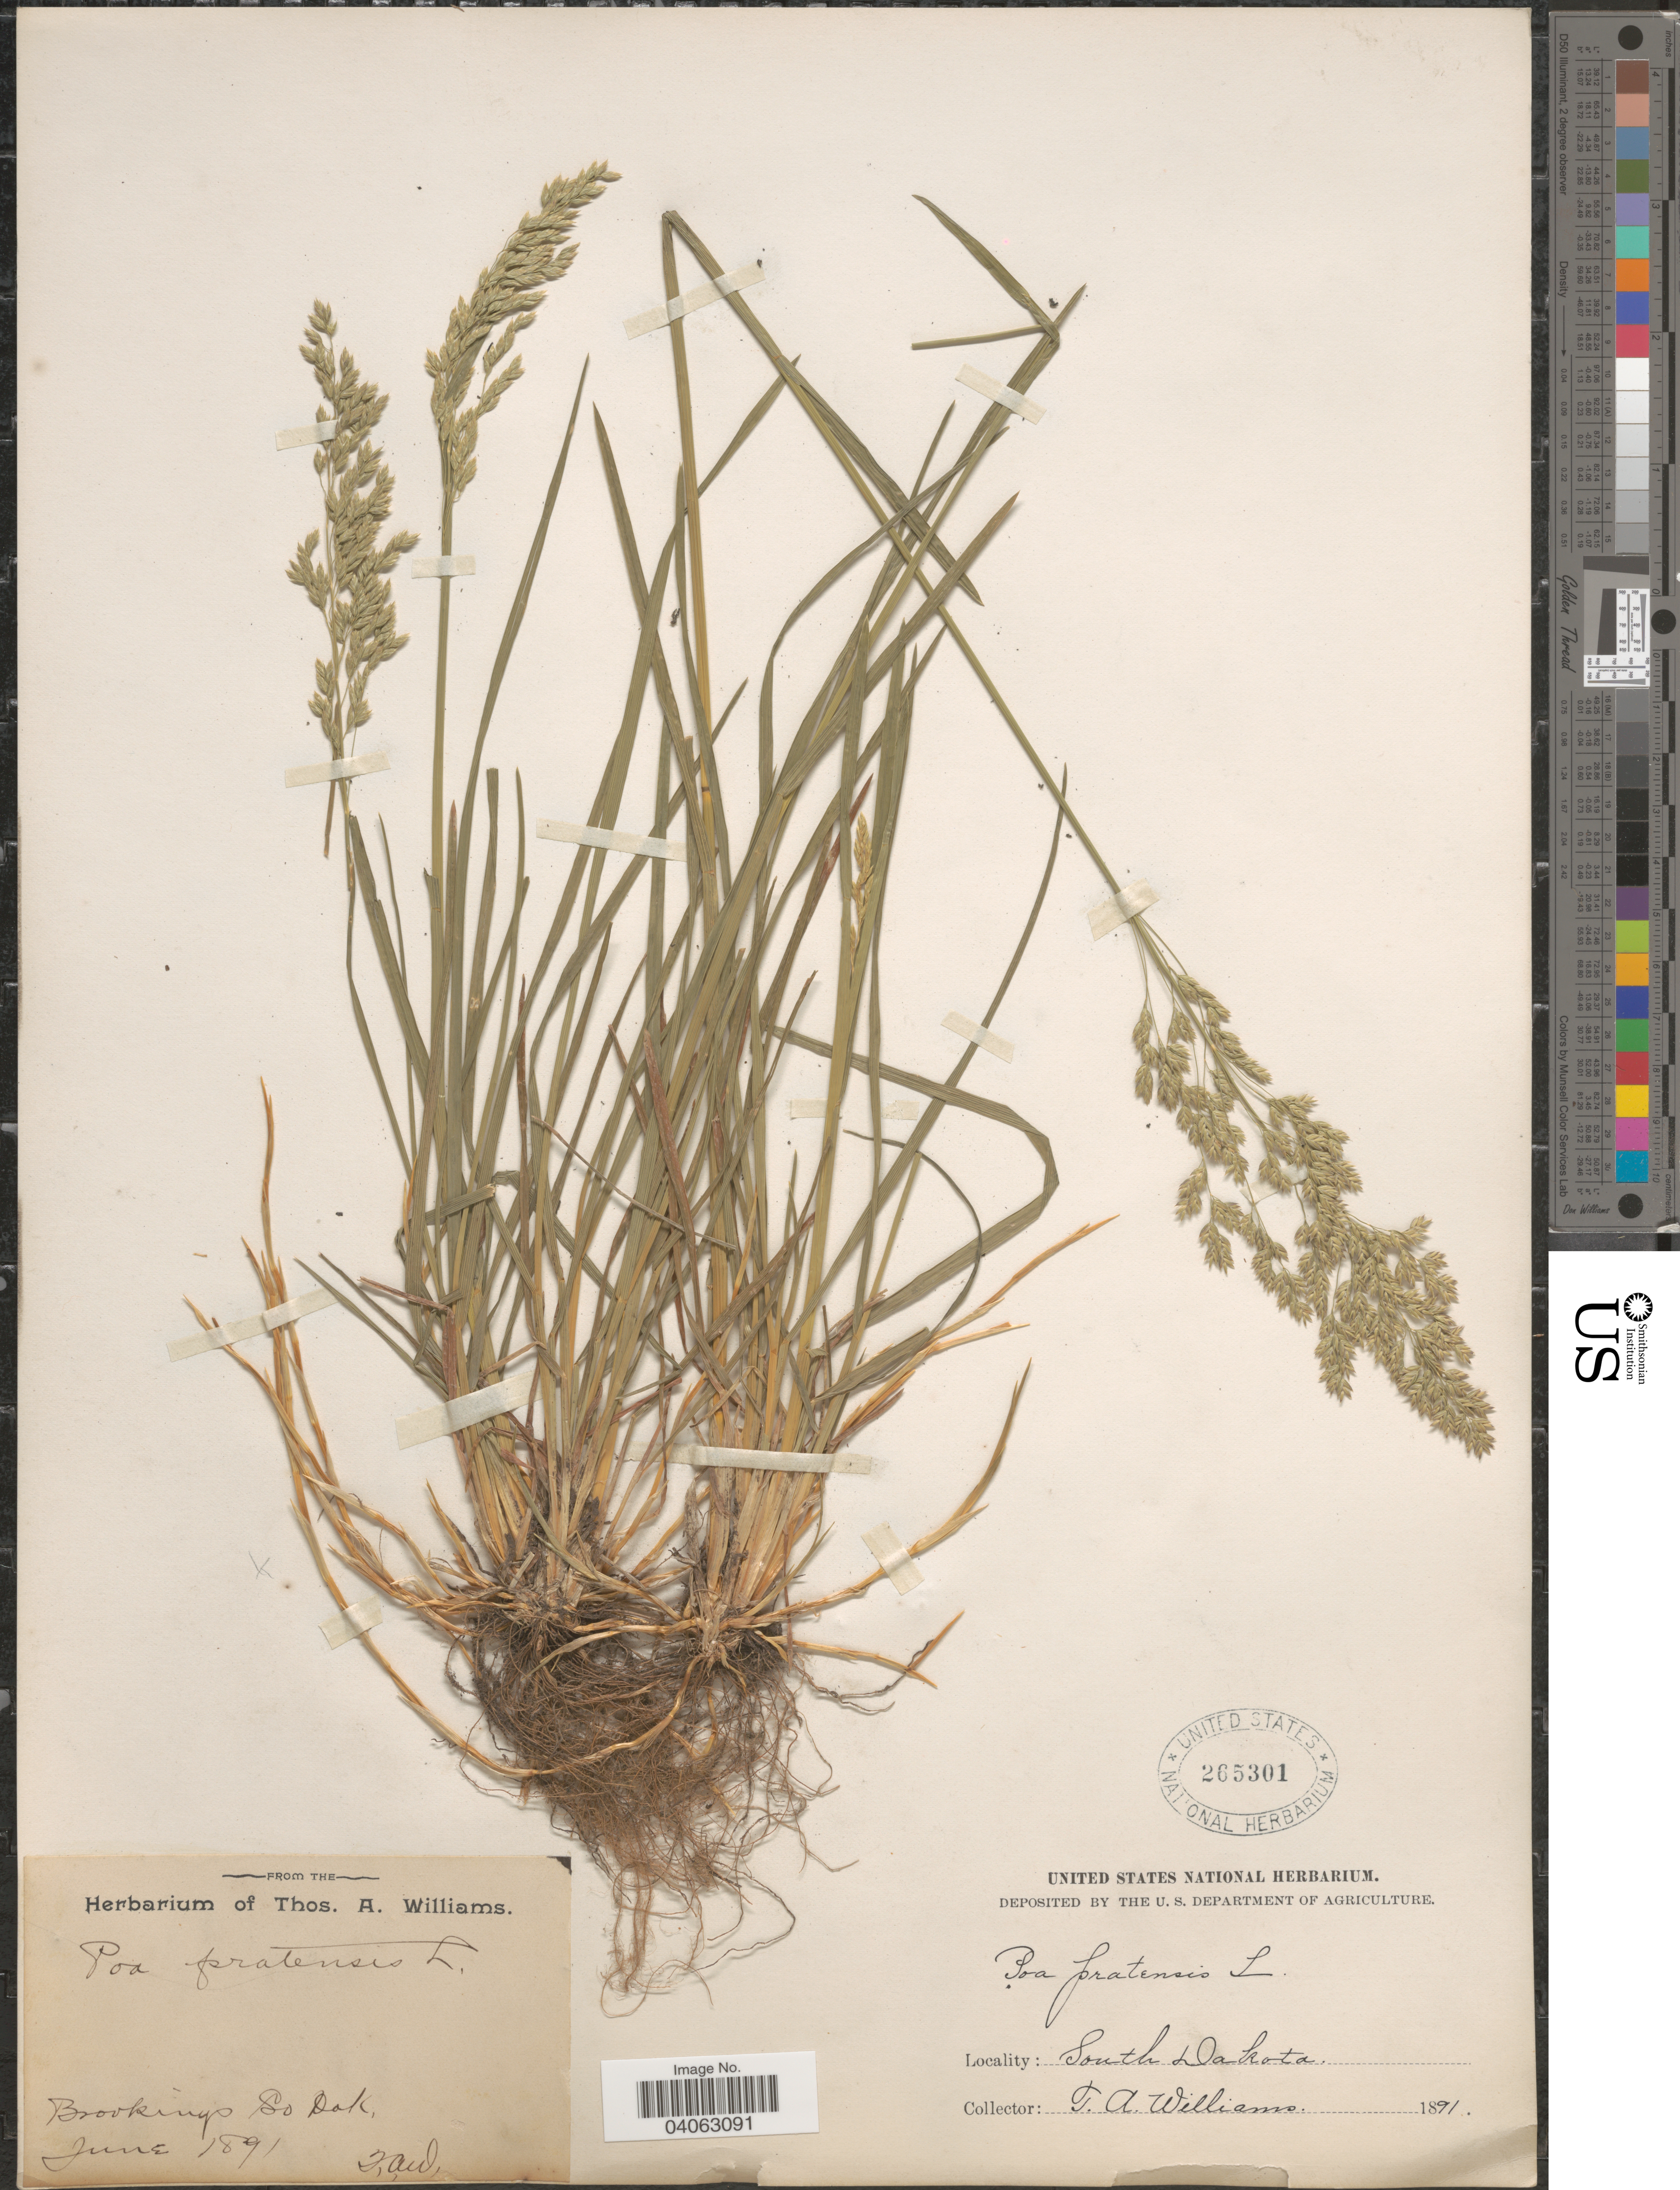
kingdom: Plantae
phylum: Tracheophyta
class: Liliopsida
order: Poales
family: Poaceae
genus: Poa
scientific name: Poa pratensis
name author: L.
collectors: T. A. Williams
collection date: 1891-06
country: United States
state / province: South Dakota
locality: Brookings.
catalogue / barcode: US 265301